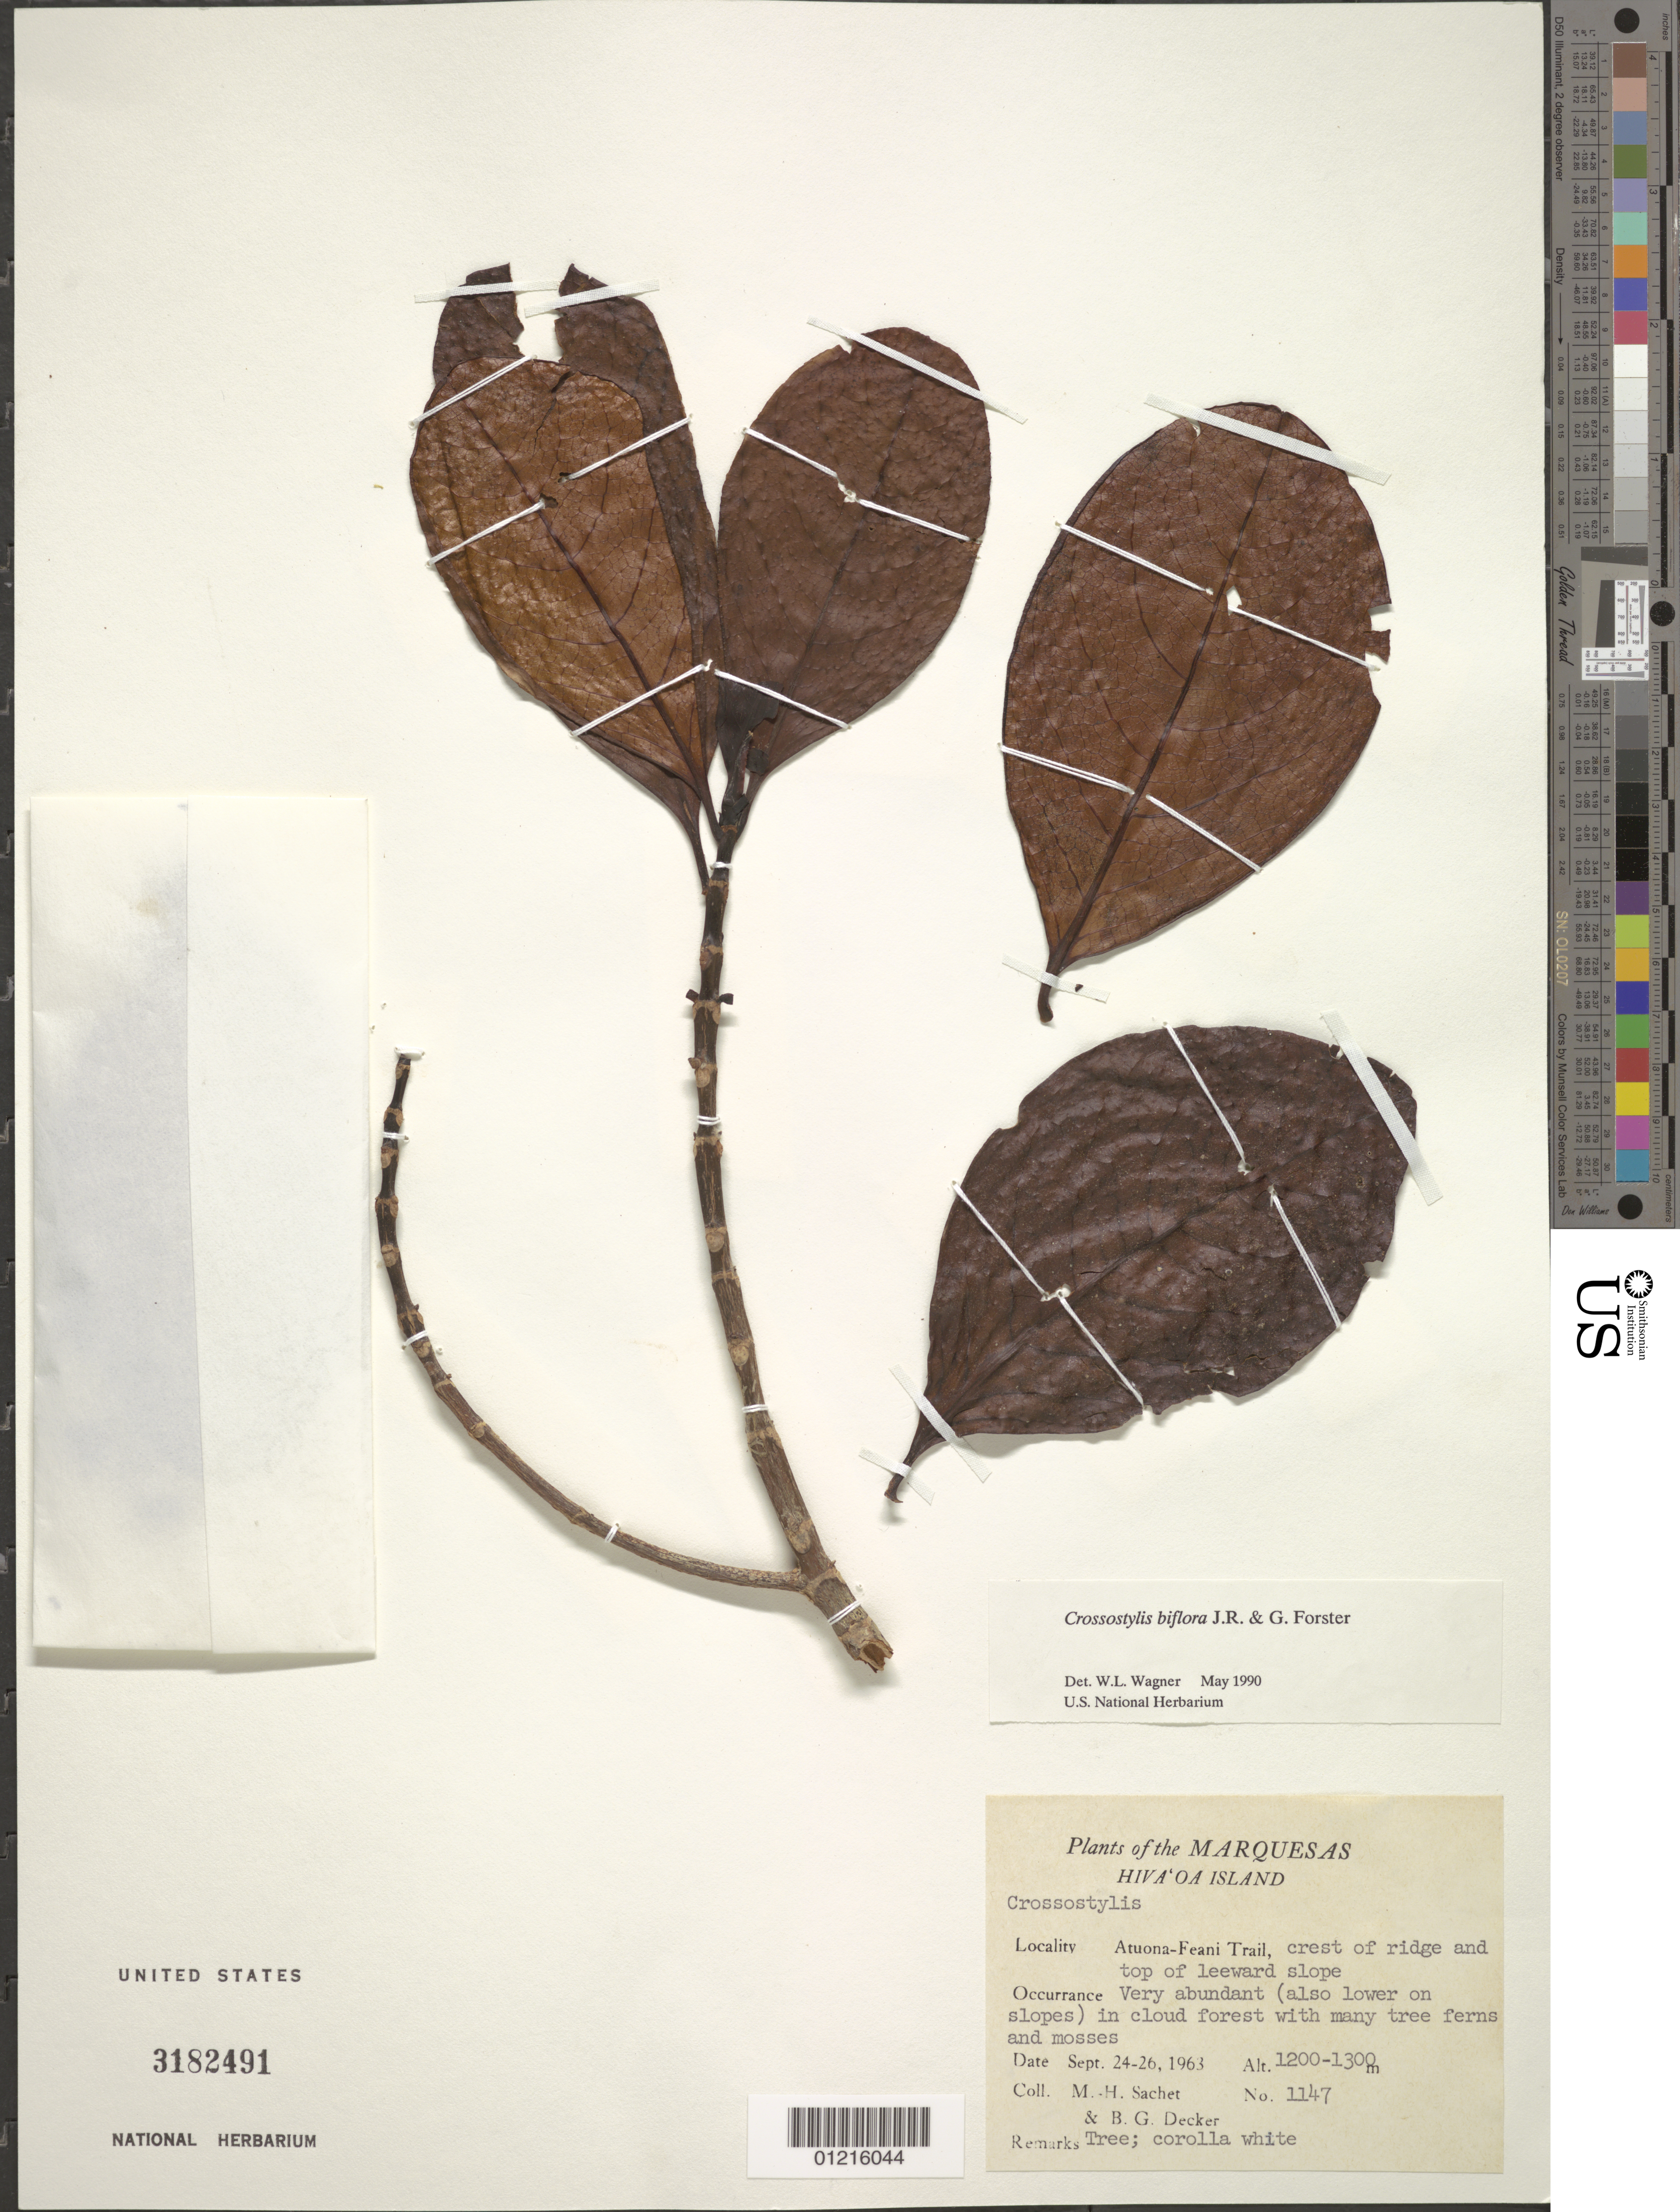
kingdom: Plantae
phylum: Tracheophyta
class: Magnoliopsida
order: Malpighiales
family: Rhizophoraceae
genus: Crossostylis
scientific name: Crossostylis biflora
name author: J.R. Forst. & G. Forst.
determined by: Wagner, W. L., (BOT), Smithsonian Institution - National Museum of Natural History (UNITED STATES)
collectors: M.-H. Sachet & B. G. Decker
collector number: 1147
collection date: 1963-09-24/1963-09-26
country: French Polynesia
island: Hiva Oa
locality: Atuona-Feani Trail, crest of ridge and top of leeward slope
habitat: Very abundant in cloud forest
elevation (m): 1200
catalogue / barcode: US 3182491